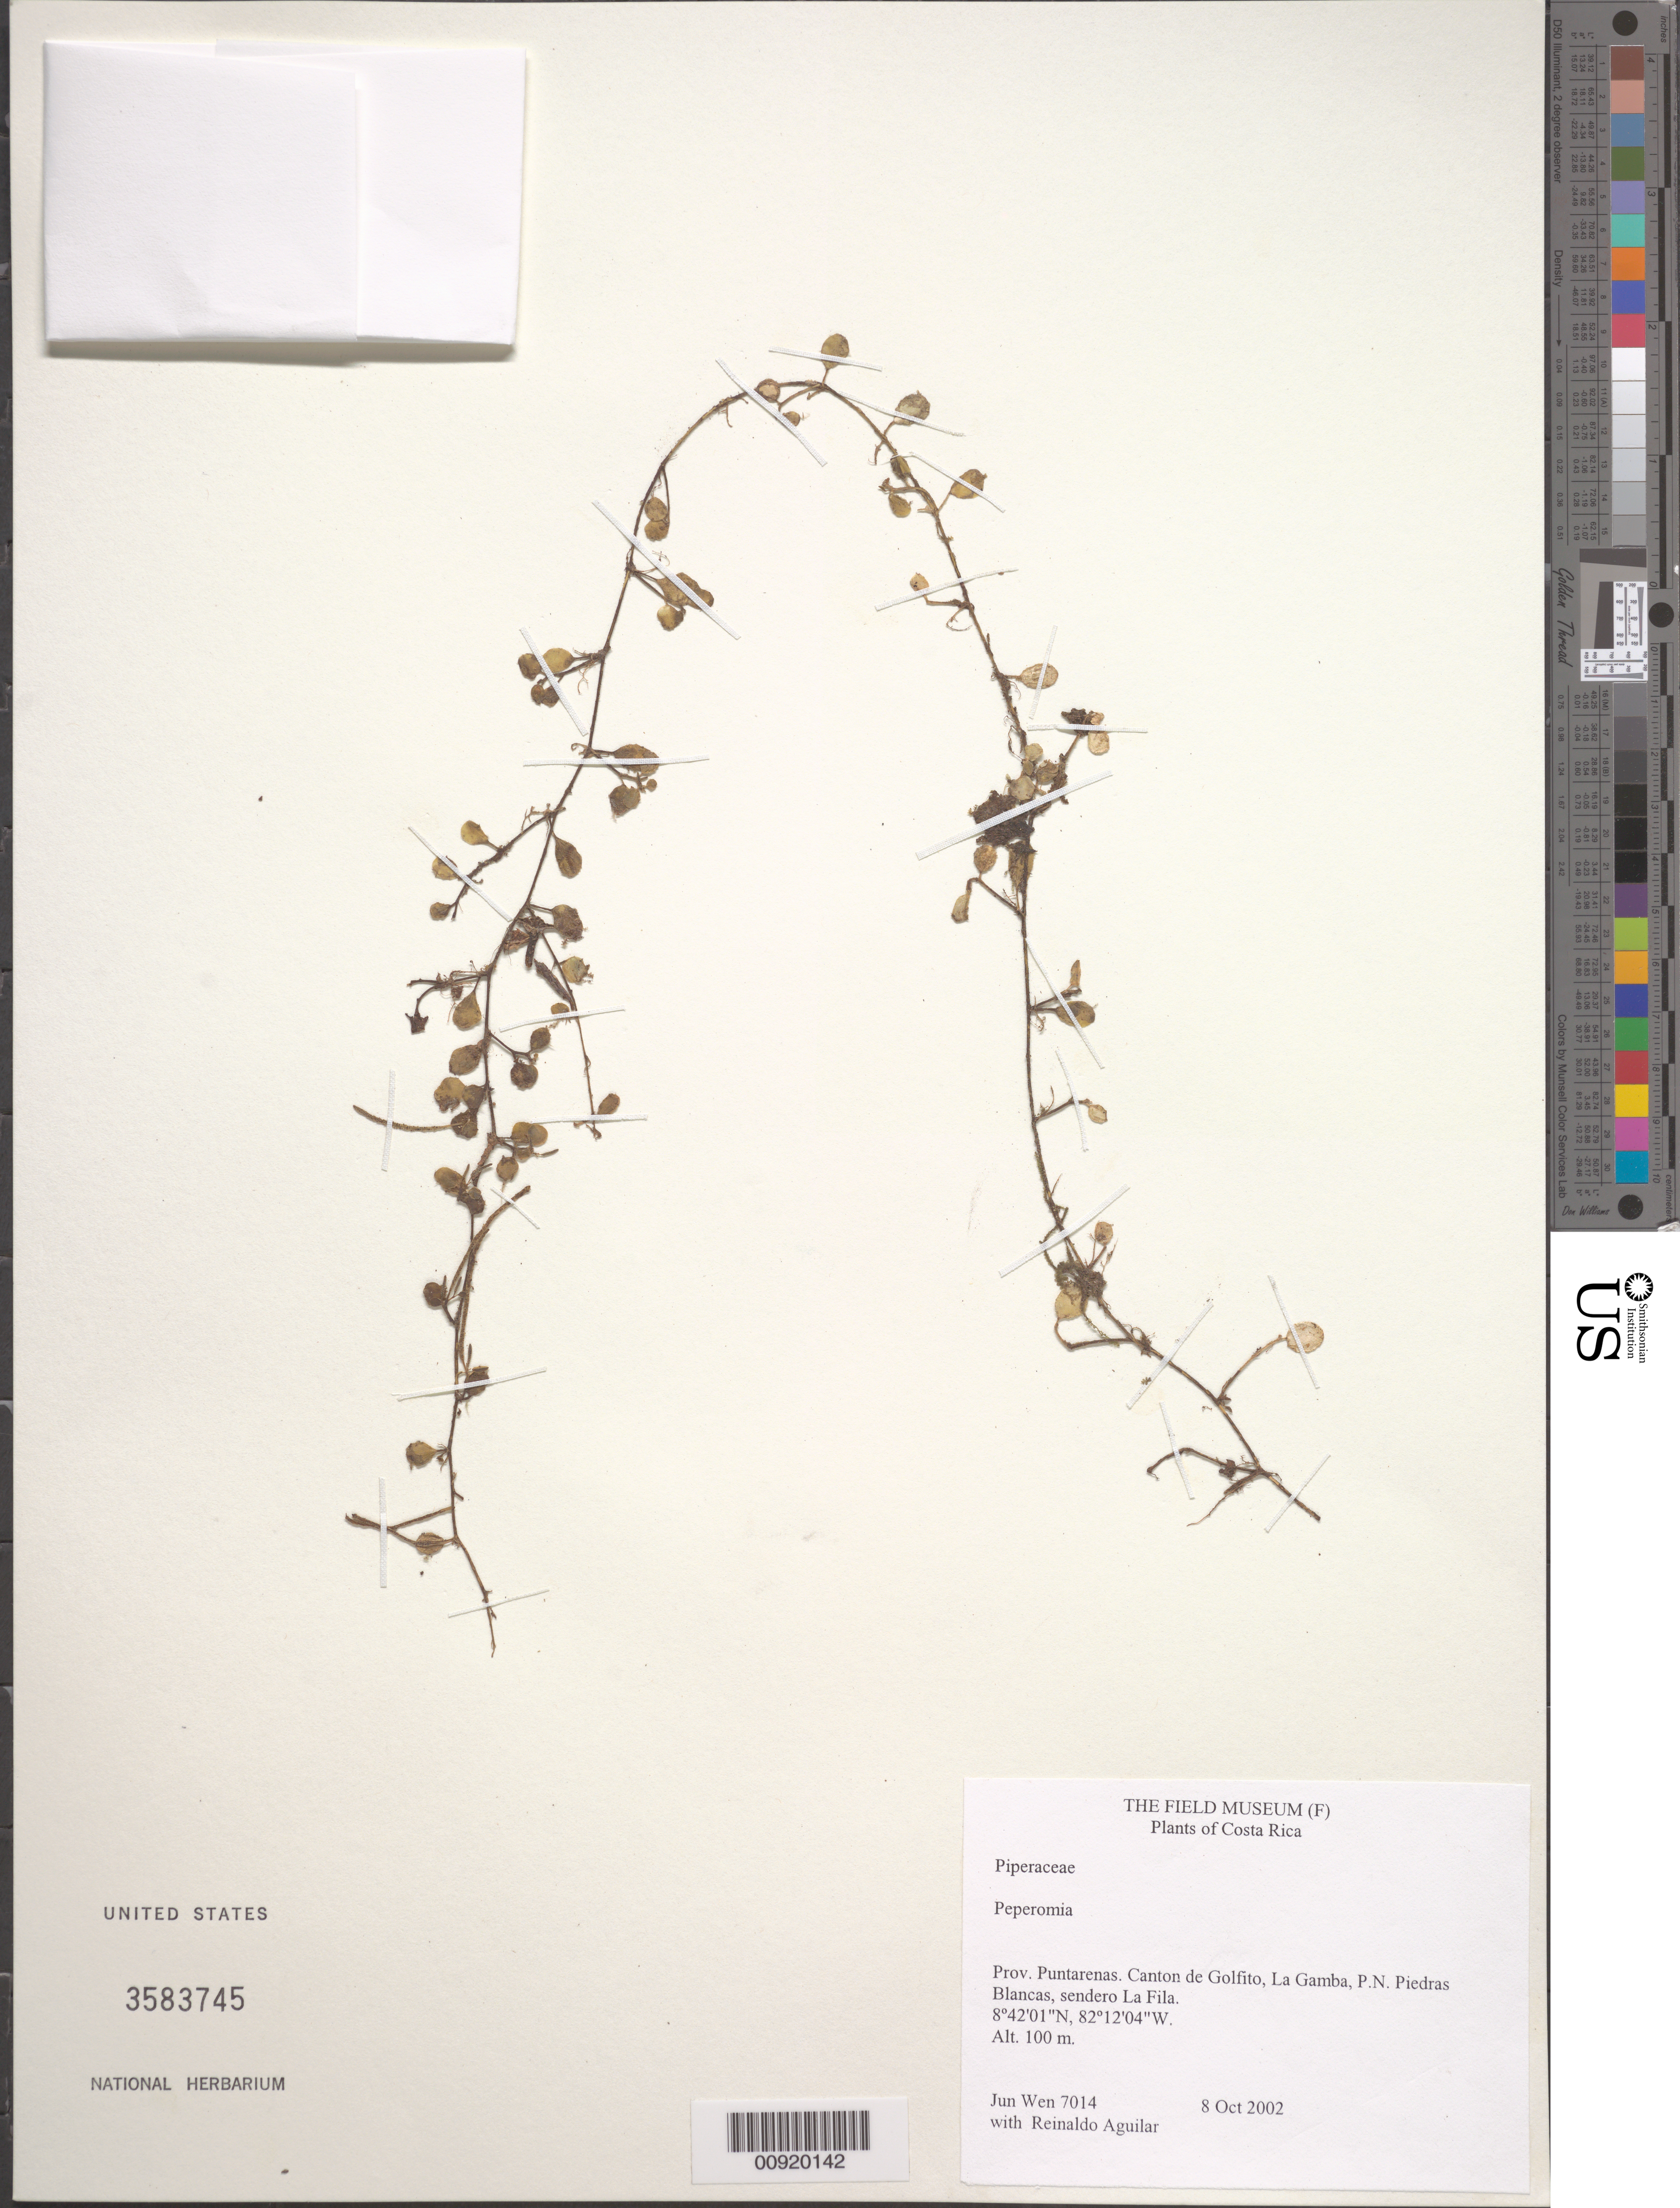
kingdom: Plantae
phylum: Tracheophyta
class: Magnoliopsida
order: Piperales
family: Piperaceae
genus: Peperomia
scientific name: Peperomia rotundifolia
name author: (L.) Kunth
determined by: Jiménez, José Estaban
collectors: J. Wen & R. Aguilar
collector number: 7014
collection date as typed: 24 Sep 2002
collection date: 2002-10-08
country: Costa Rica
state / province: Puntarenas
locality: Canton de Golfito, La Gamba, P.N. Piedras Blancas, sendero La Fila.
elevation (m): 100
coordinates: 8 42 01 N, 82 12 04 W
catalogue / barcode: US 3583745